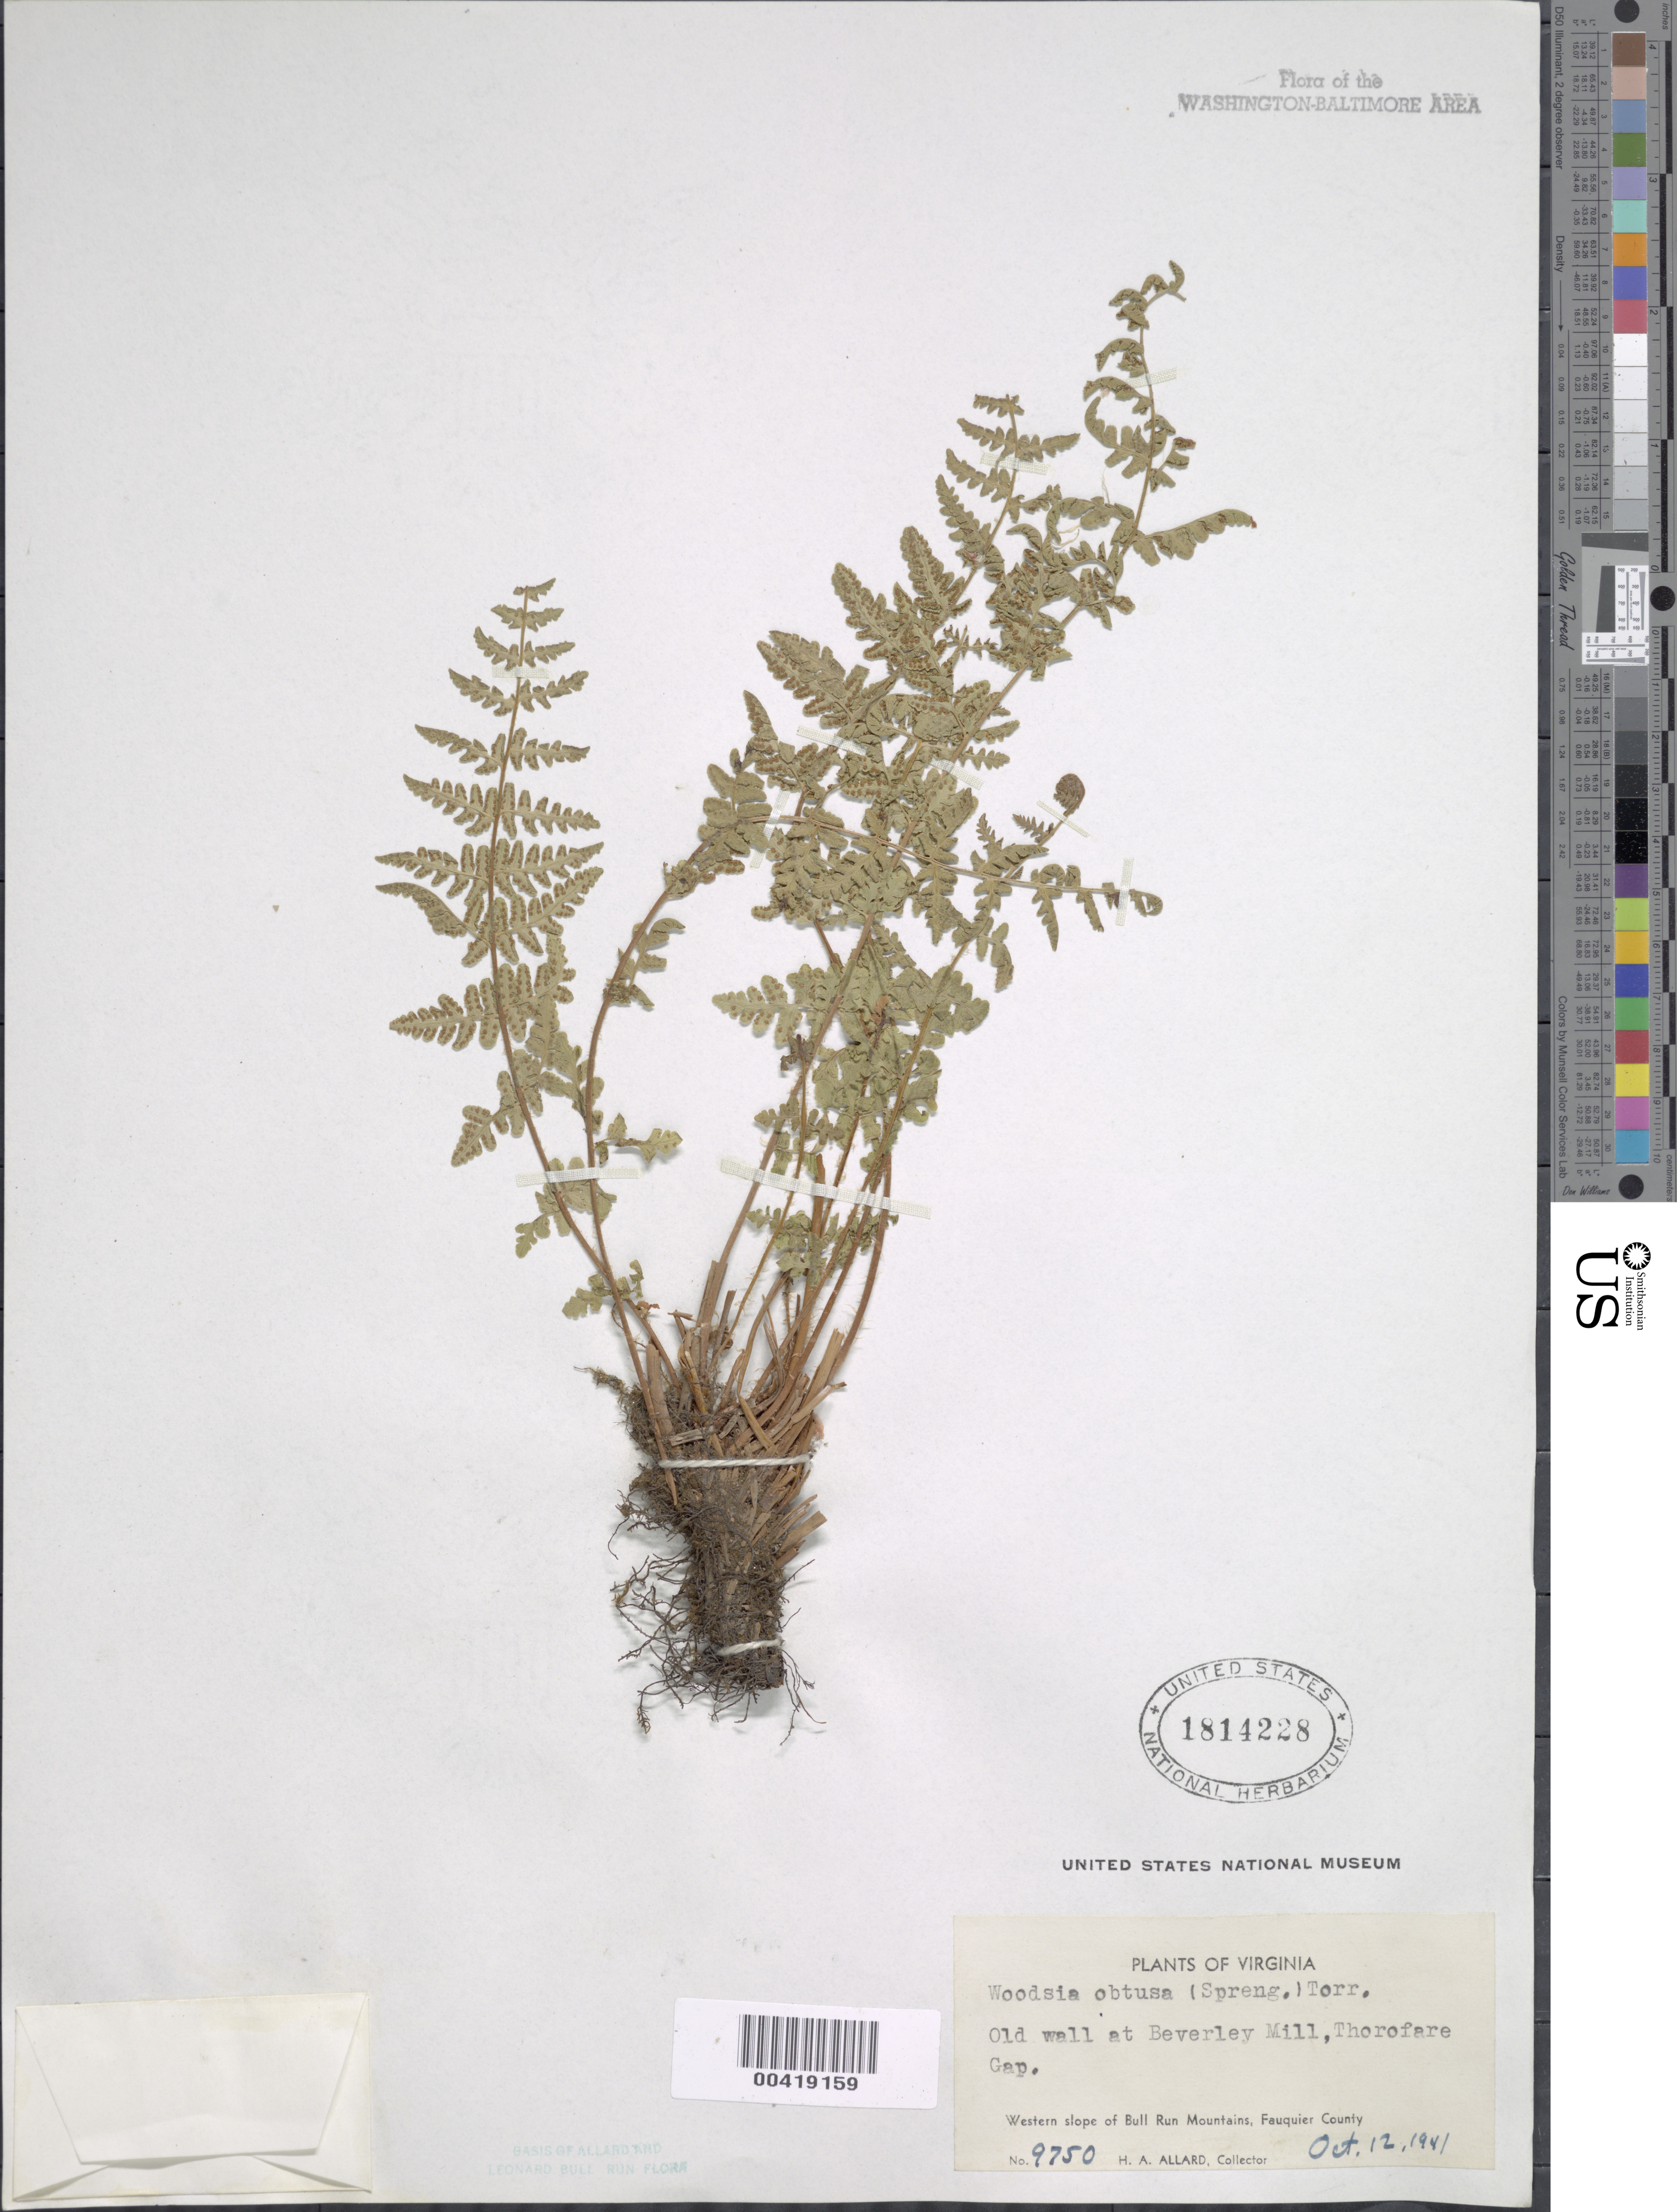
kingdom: Plantae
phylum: Tracheophyta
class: Polypodiopsida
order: Polypodiales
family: Woodsiaceae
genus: Woodsia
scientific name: Woodsia obtusa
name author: (Spreng.) Torr.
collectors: H. A. Allard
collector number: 9750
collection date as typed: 12 Oct 1941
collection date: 1941-10-12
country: United States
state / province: Virginia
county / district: Fauquier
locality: Beverley Mill, Thorofare Gap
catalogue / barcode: US 1814228